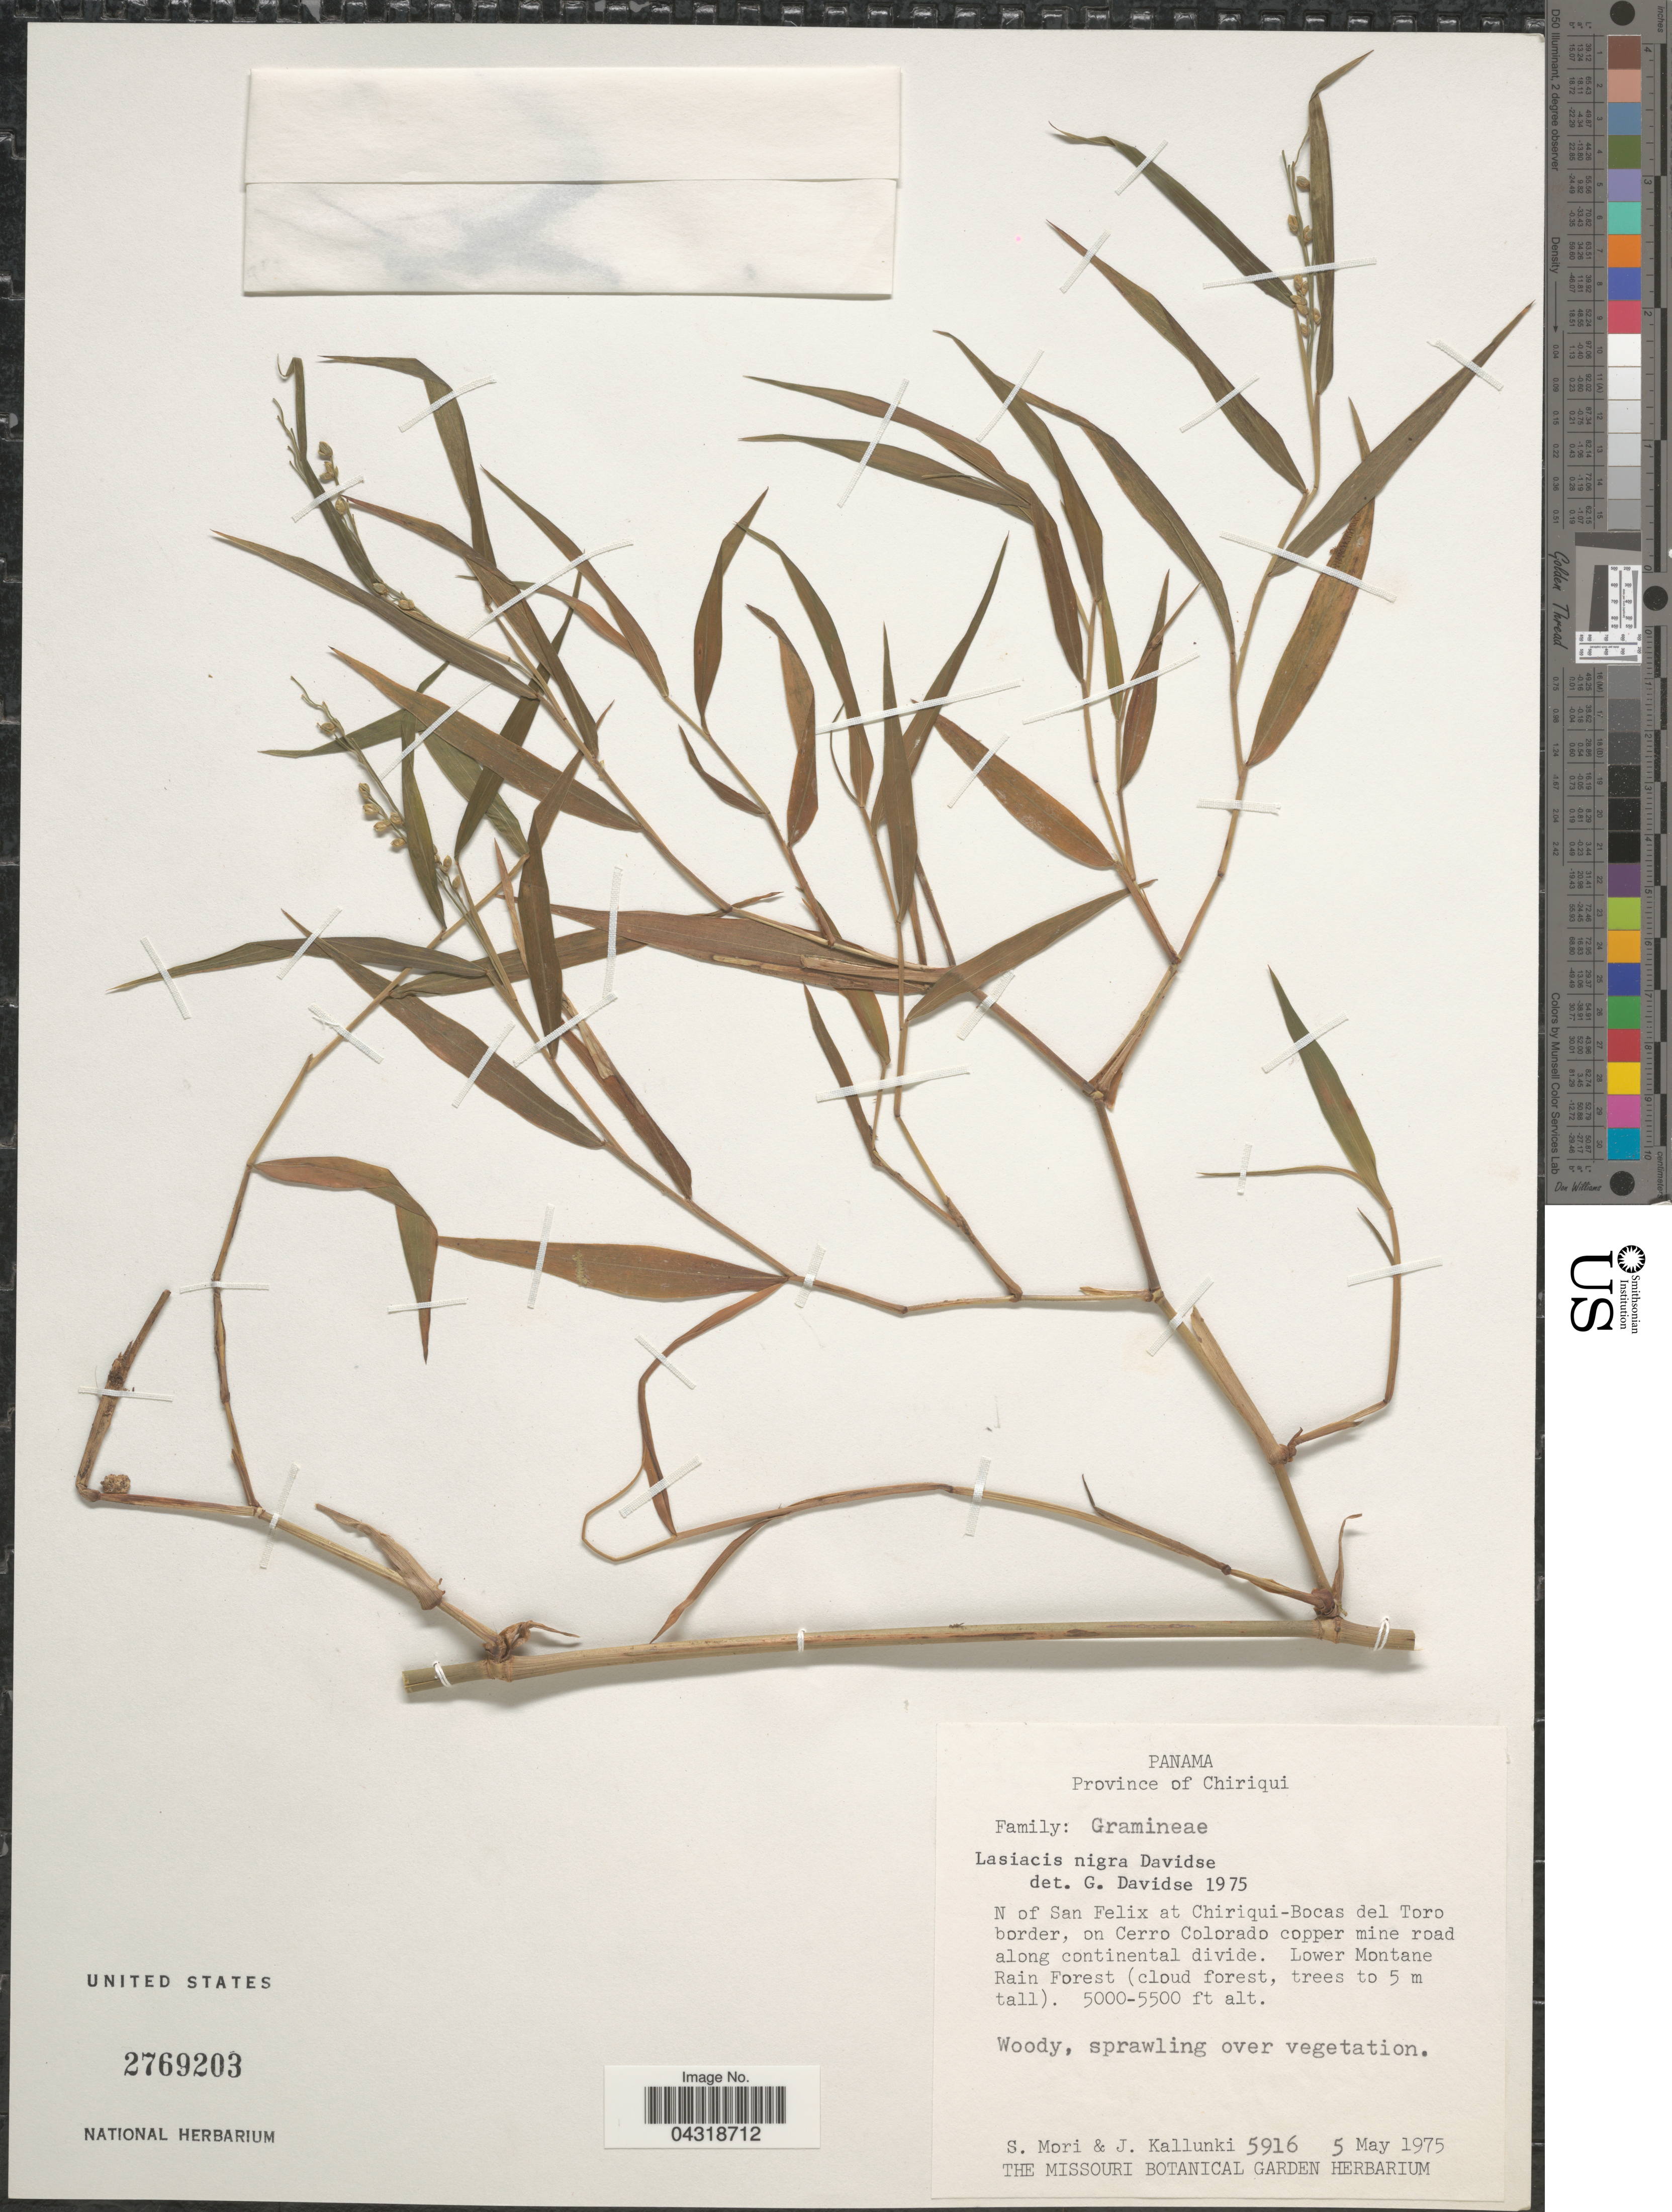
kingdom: Plantae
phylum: Tracheophyta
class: Liliopsida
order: Poales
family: Poaceae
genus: Lasiacis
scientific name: Lasiacis oaxacensis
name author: (Steud.) Hitchc.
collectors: S. Mori & J. Kallunki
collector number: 5916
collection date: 1975-05-05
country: Panama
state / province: Chiriqui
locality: N of San Felix at Chiriqui-Bocas del Toro border, on Cerro Colorado copper mine road along continental divide. Lower Montane Rain Forest (cloud forest)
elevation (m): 1524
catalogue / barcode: US 2769203